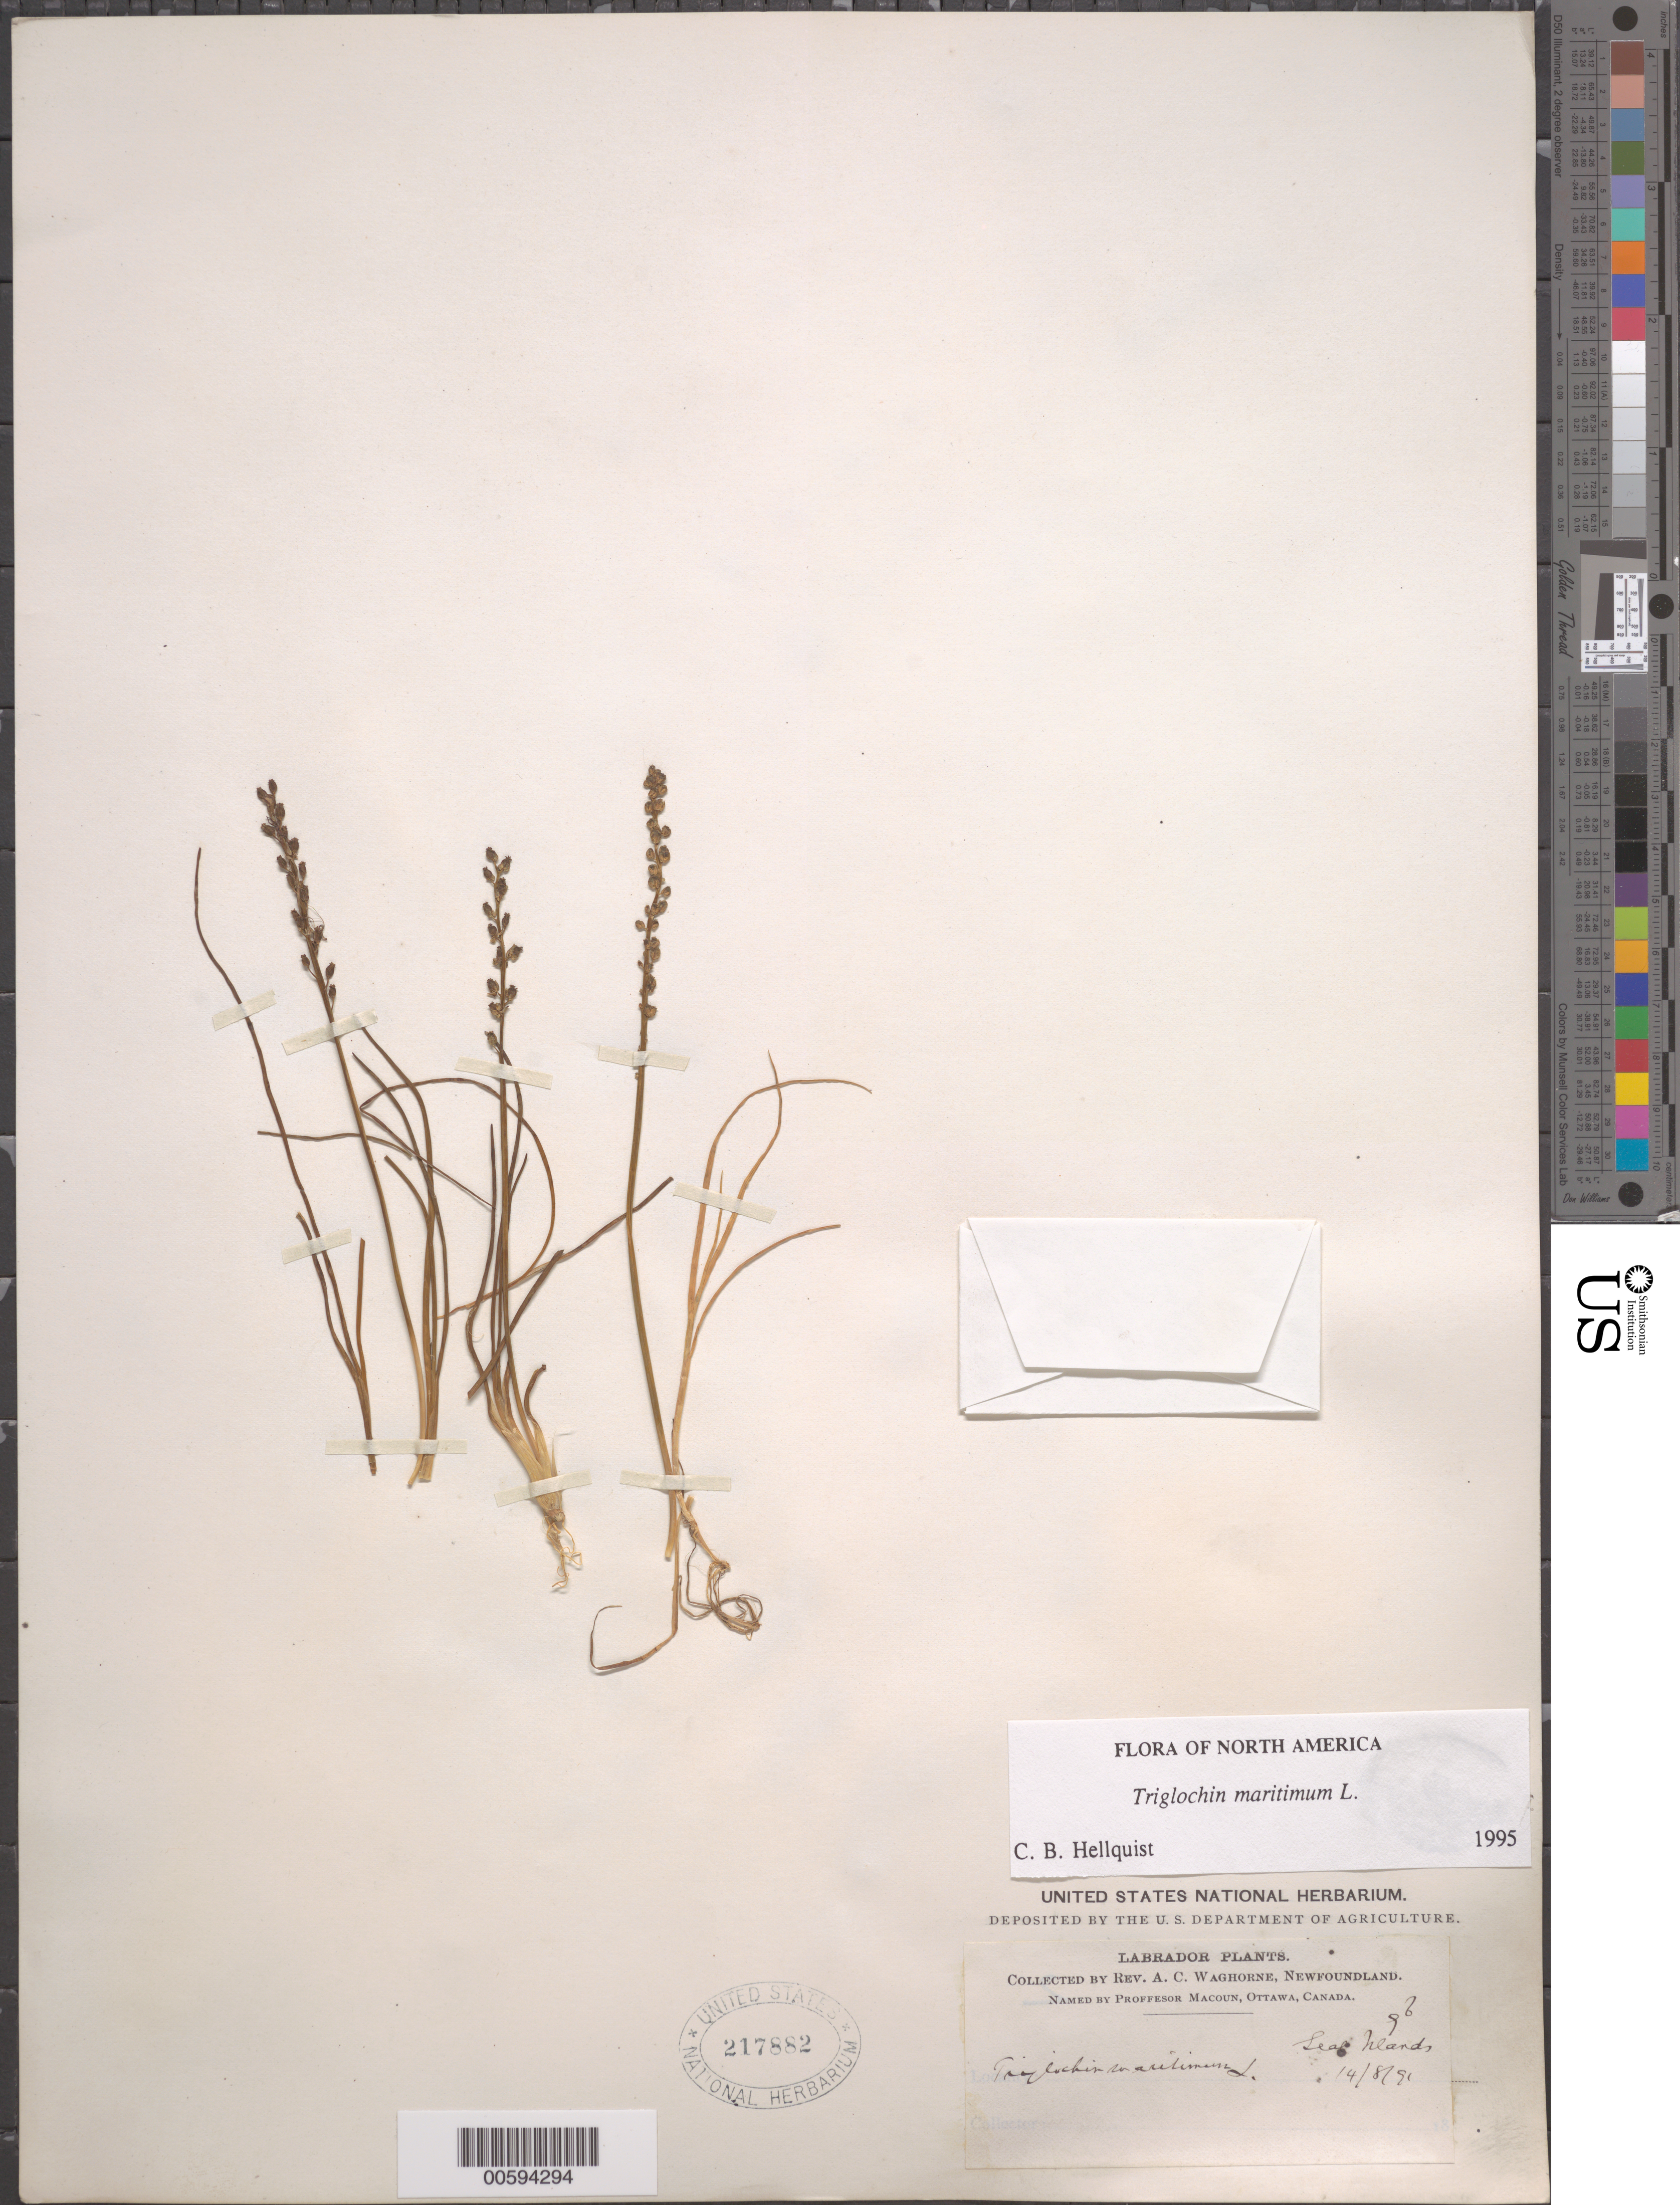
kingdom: Plantae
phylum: Tracheophyta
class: Liliopsida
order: Alismatales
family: Juncaginaceae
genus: Triglochin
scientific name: Triglochin maritima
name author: L.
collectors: A. Waghorne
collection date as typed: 14 Aug 1891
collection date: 1891-08-14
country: Canada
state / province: Newfoundland and Labrador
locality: Seal Islands [Seal Is.]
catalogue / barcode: US 217882